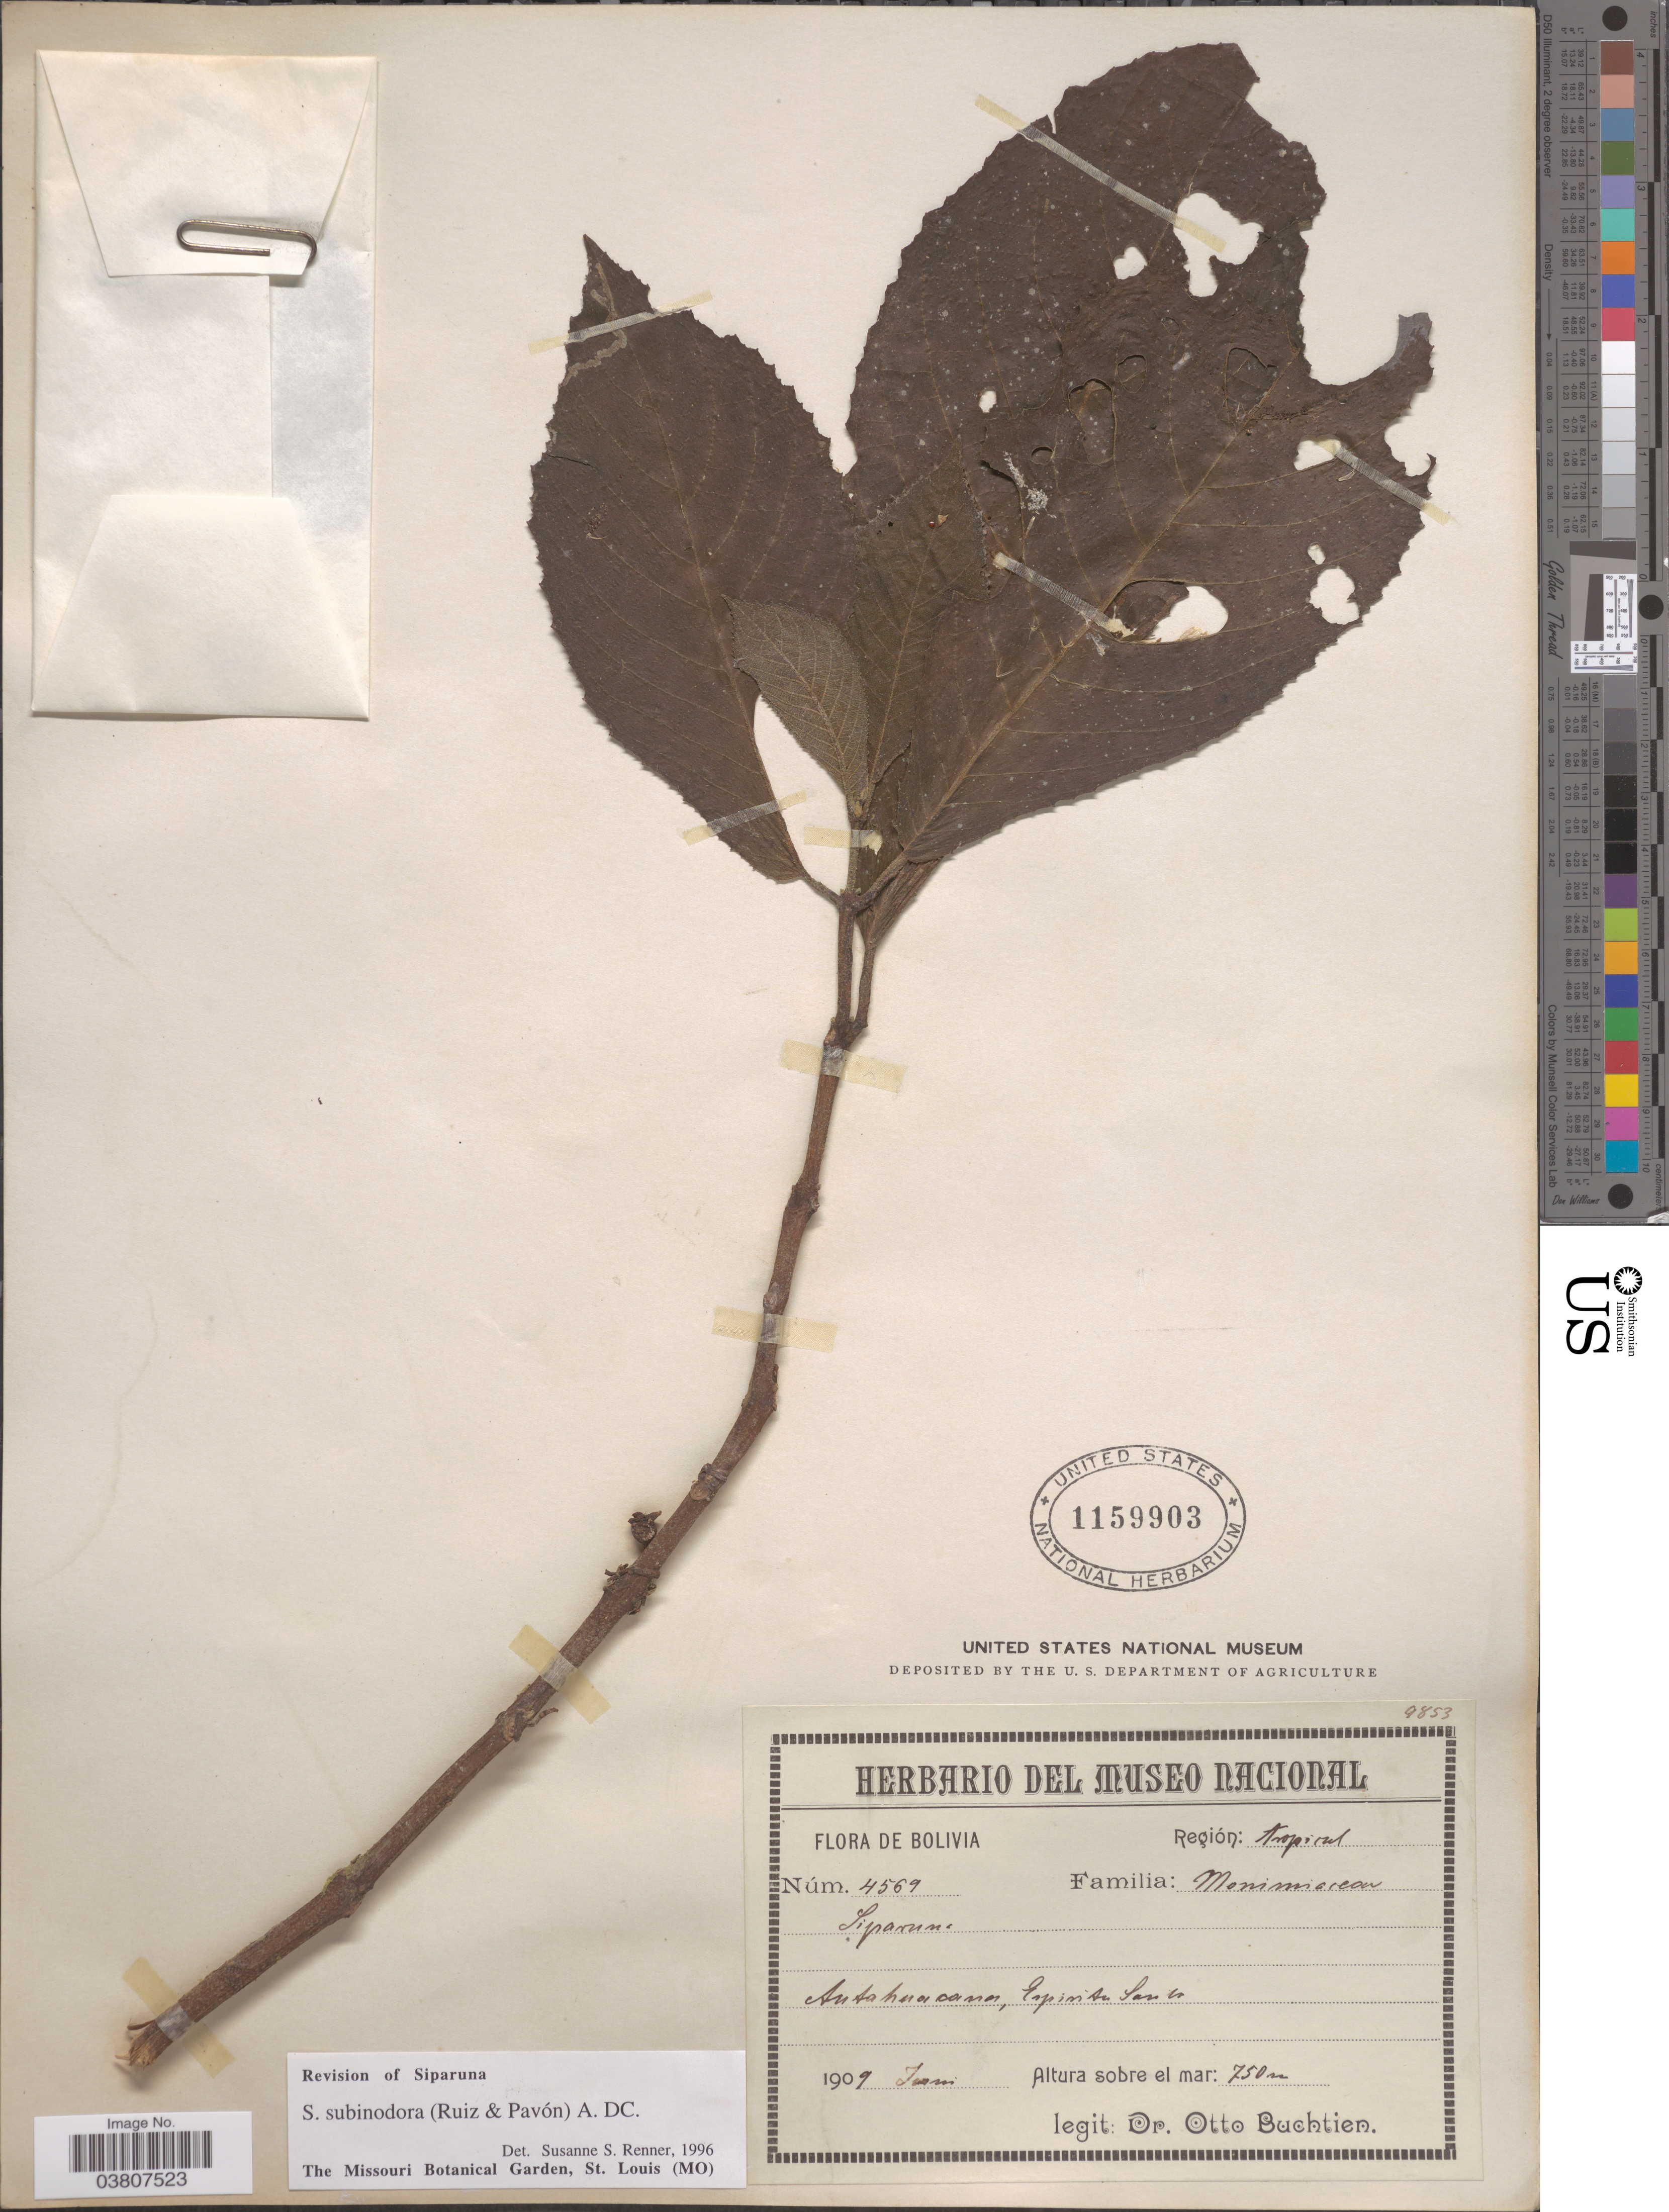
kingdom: Plantae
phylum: Tracheophyta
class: Magnoliopsida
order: Laurales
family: Siparunaceae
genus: Siparuna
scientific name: Siparuna subinodora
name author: (Ruiz & Pav.) A. DC.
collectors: O. Buchtien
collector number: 4569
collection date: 1909-06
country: Bolivia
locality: Región: Tropical. Antahuacana, Espirito Santo.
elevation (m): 750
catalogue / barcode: US 1159903